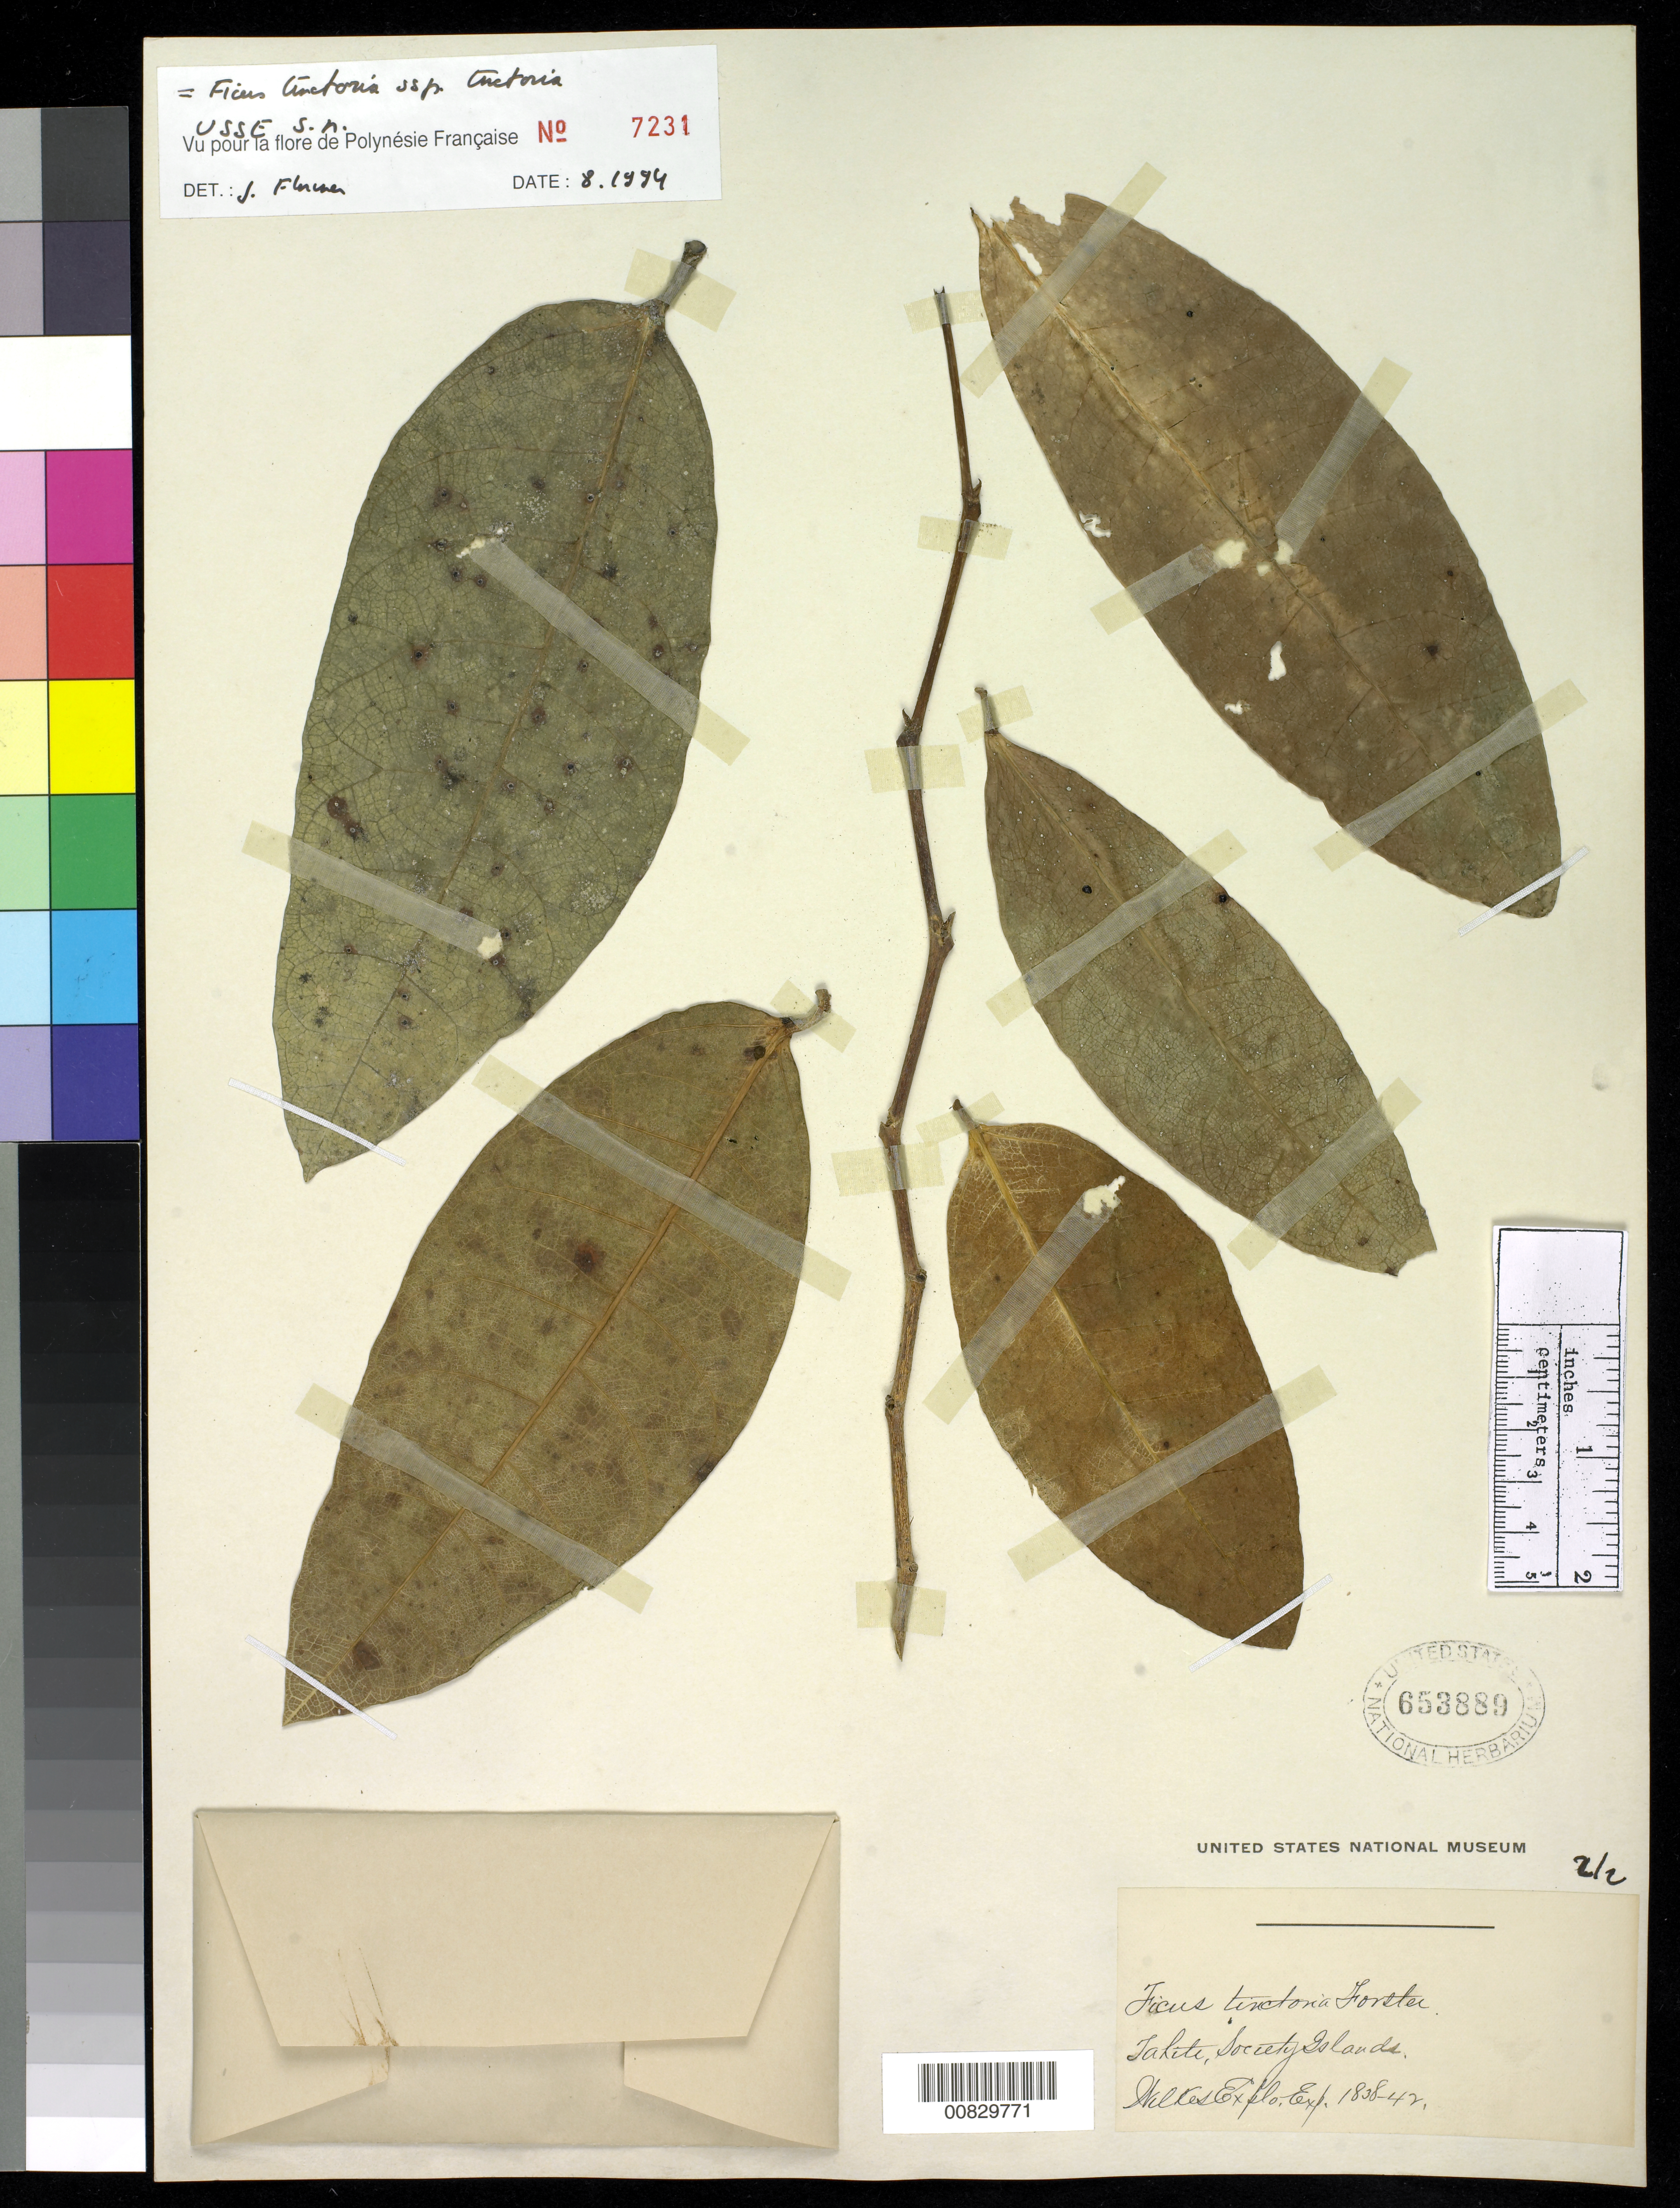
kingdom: Plantae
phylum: Tracheophyta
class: Magnoliopsida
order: Rosales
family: Moraceae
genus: Ficus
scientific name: Ficus tinctoria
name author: G. Forst.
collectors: Wilkes Explor. Exped.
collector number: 2/2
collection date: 1838/1842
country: French Polynesia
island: Tahiti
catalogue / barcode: US 653889